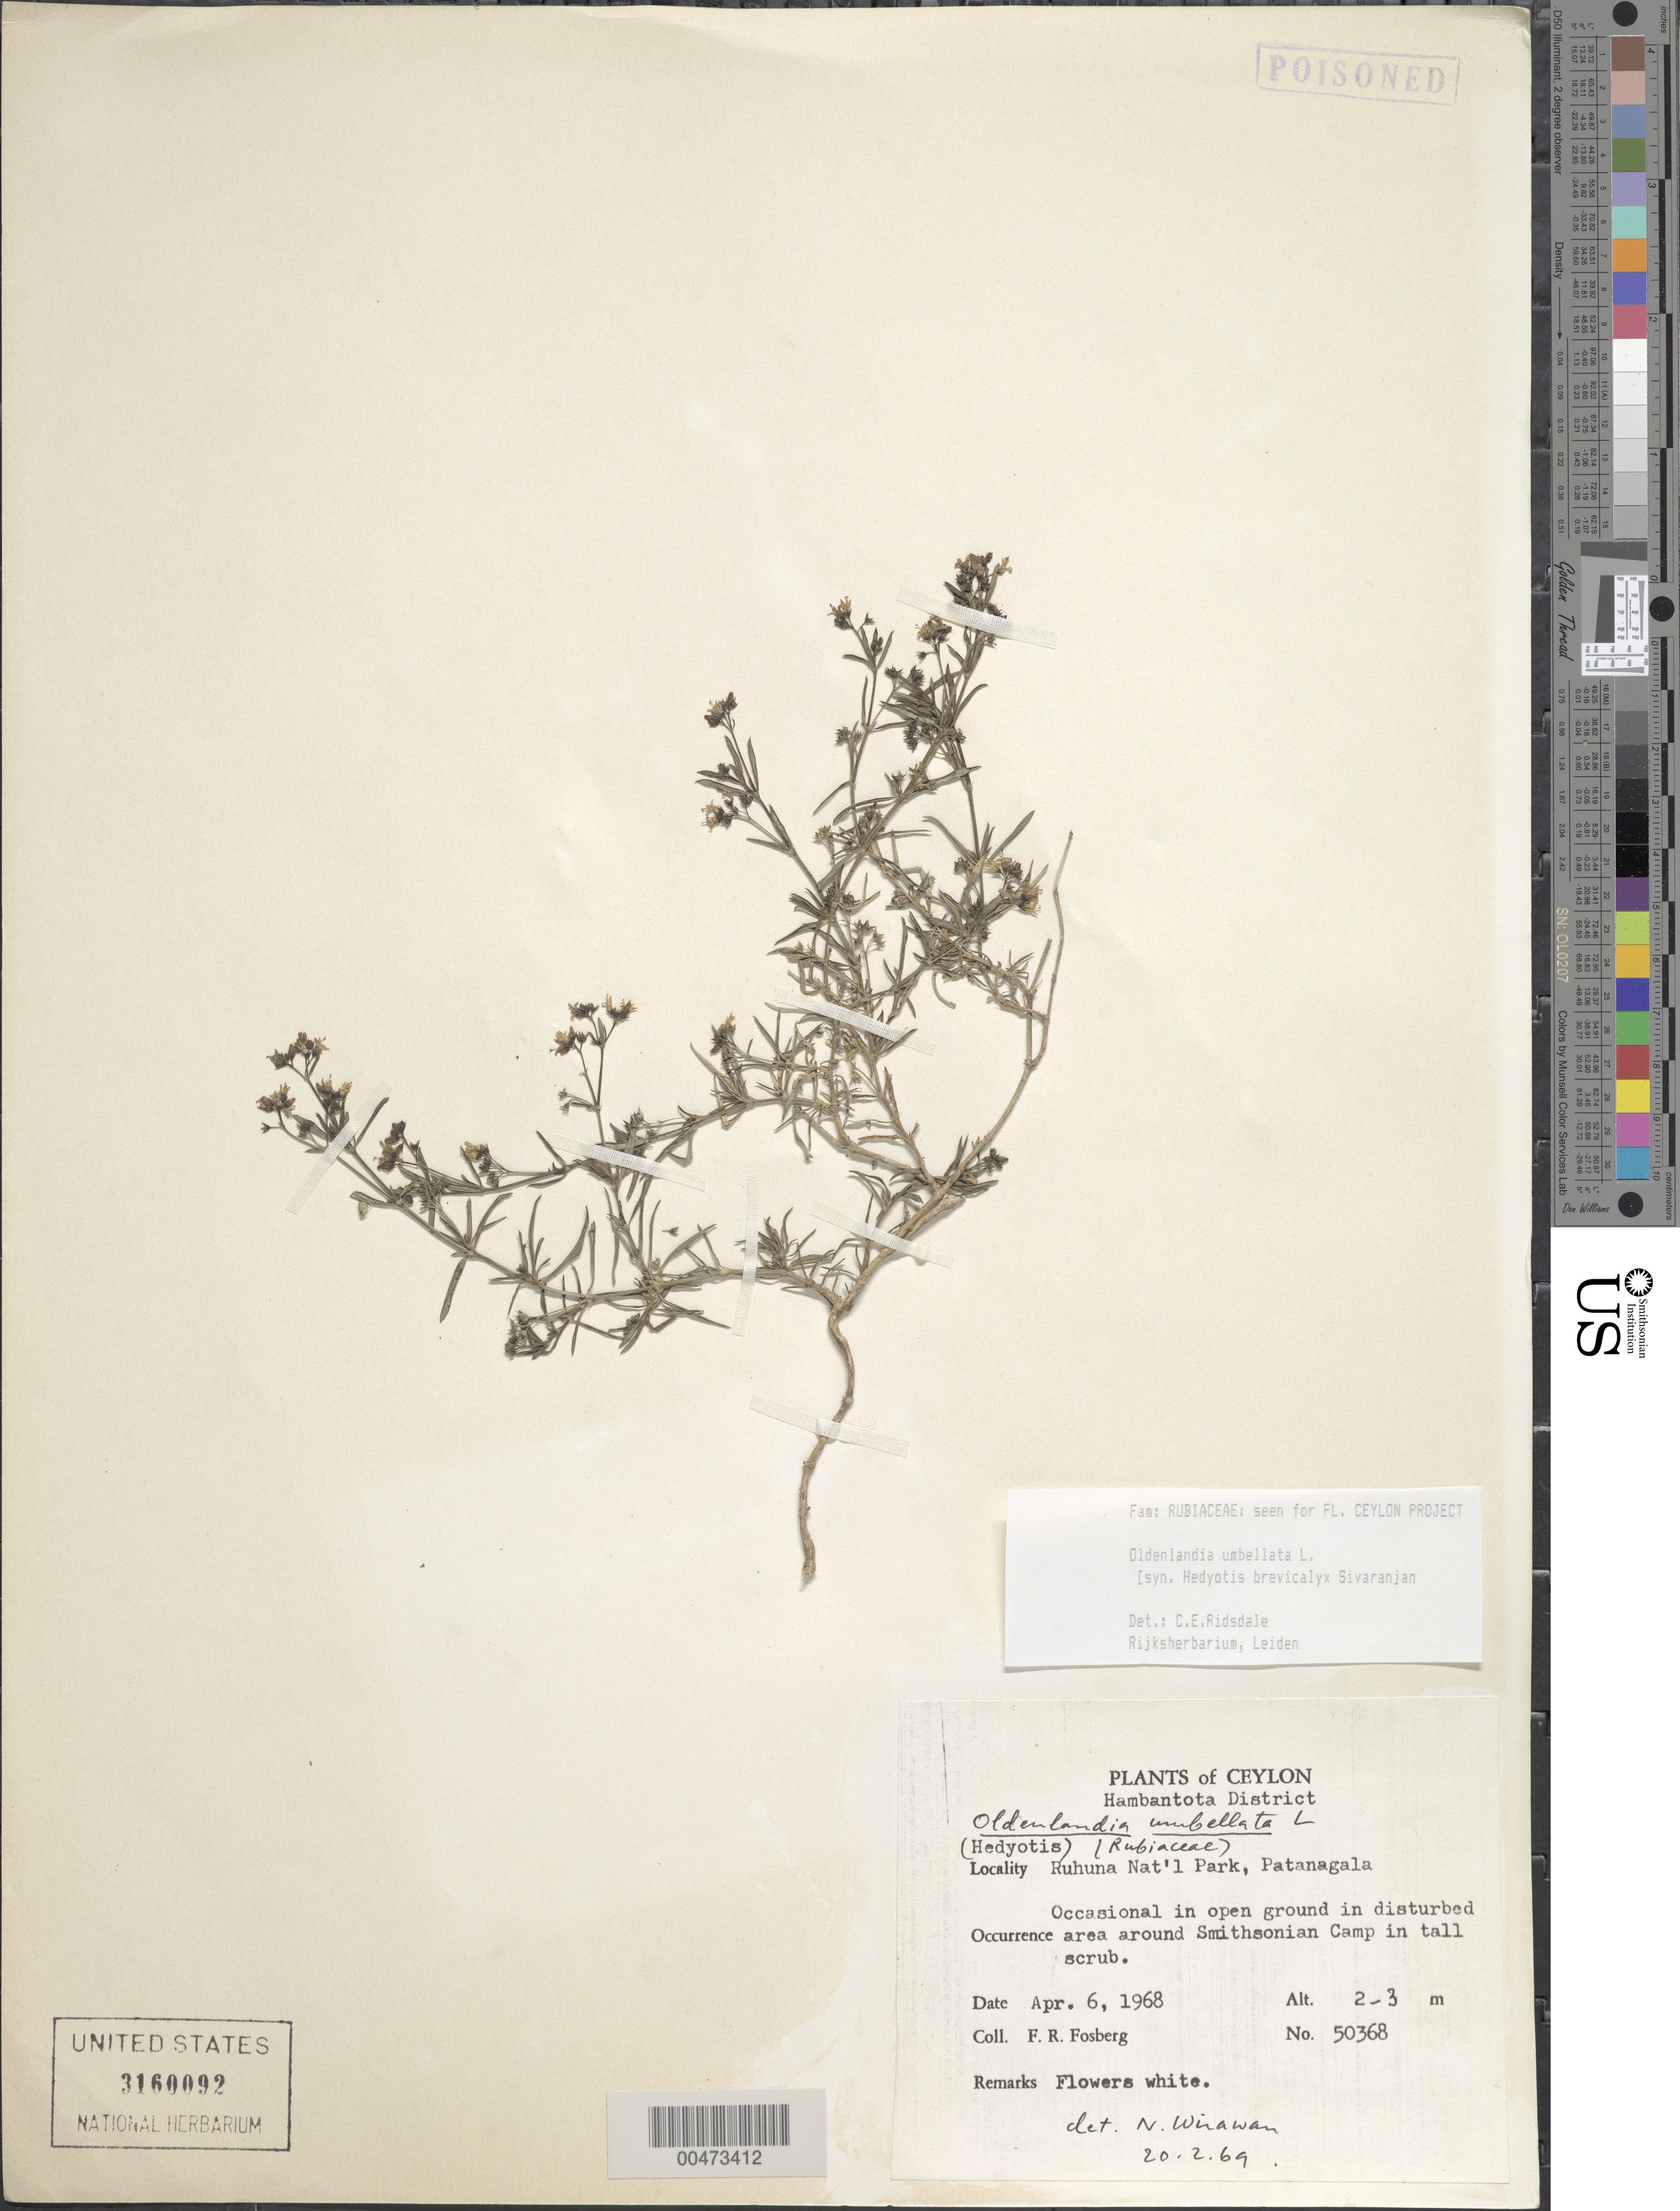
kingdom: Plantae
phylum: Tracheophyta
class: Magnoliopsida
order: Gentianales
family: Rubiaceae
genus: Oldenlandia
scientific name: Oldenlandia umbellata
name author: L.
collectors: F. R. Fosberg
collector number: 50368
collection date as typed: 06 Apr 1968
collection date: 1968-04-06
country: Sri Lanka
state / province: Southern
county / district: Hambantota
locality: Ruhuna Natl Park, Patanagala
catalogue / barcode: US 3160092